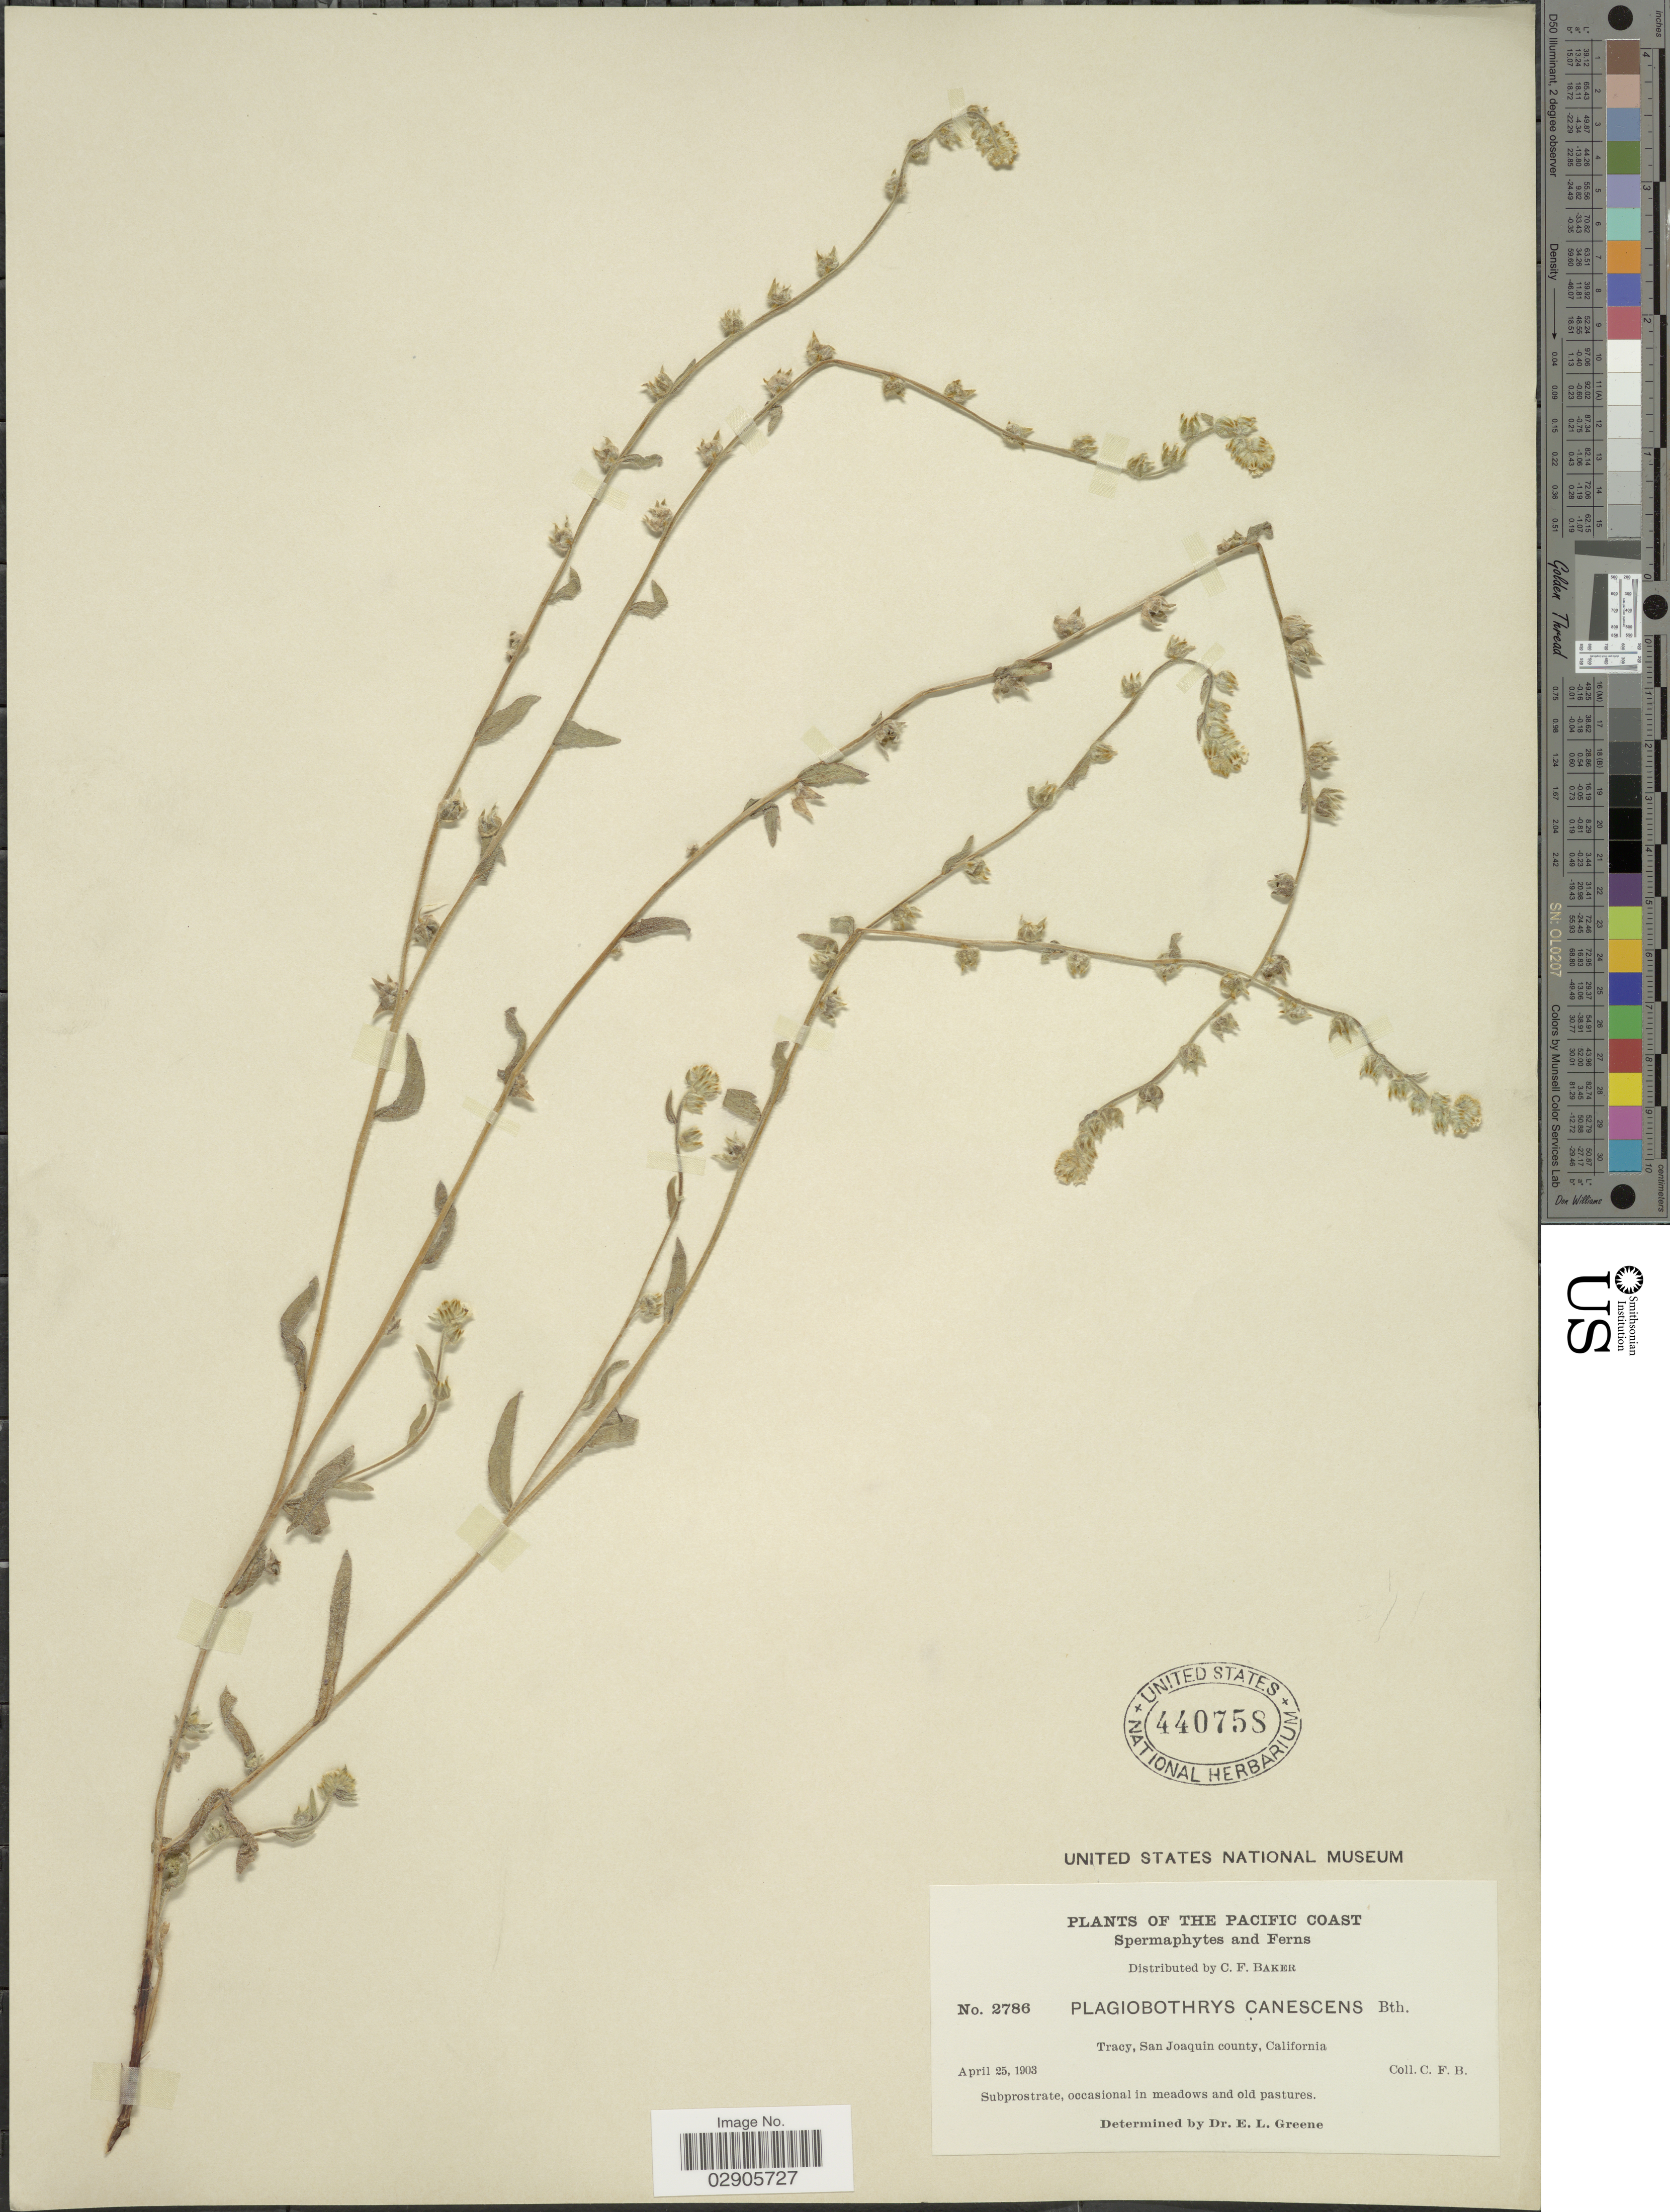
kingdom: Plantae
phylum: Tracheophyta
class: Magnoliopsida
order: Boraginales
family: Boraginaceae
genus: Plagiobothrys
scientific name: Plagiobothrys canescens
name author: Benth.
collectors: C. F. Baker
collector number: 2786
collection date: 1903-04-25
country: United States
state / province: California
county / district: San Joaquin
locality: The Pacific Coast. Tracy, San Joaquin county.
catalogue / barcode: US 440758